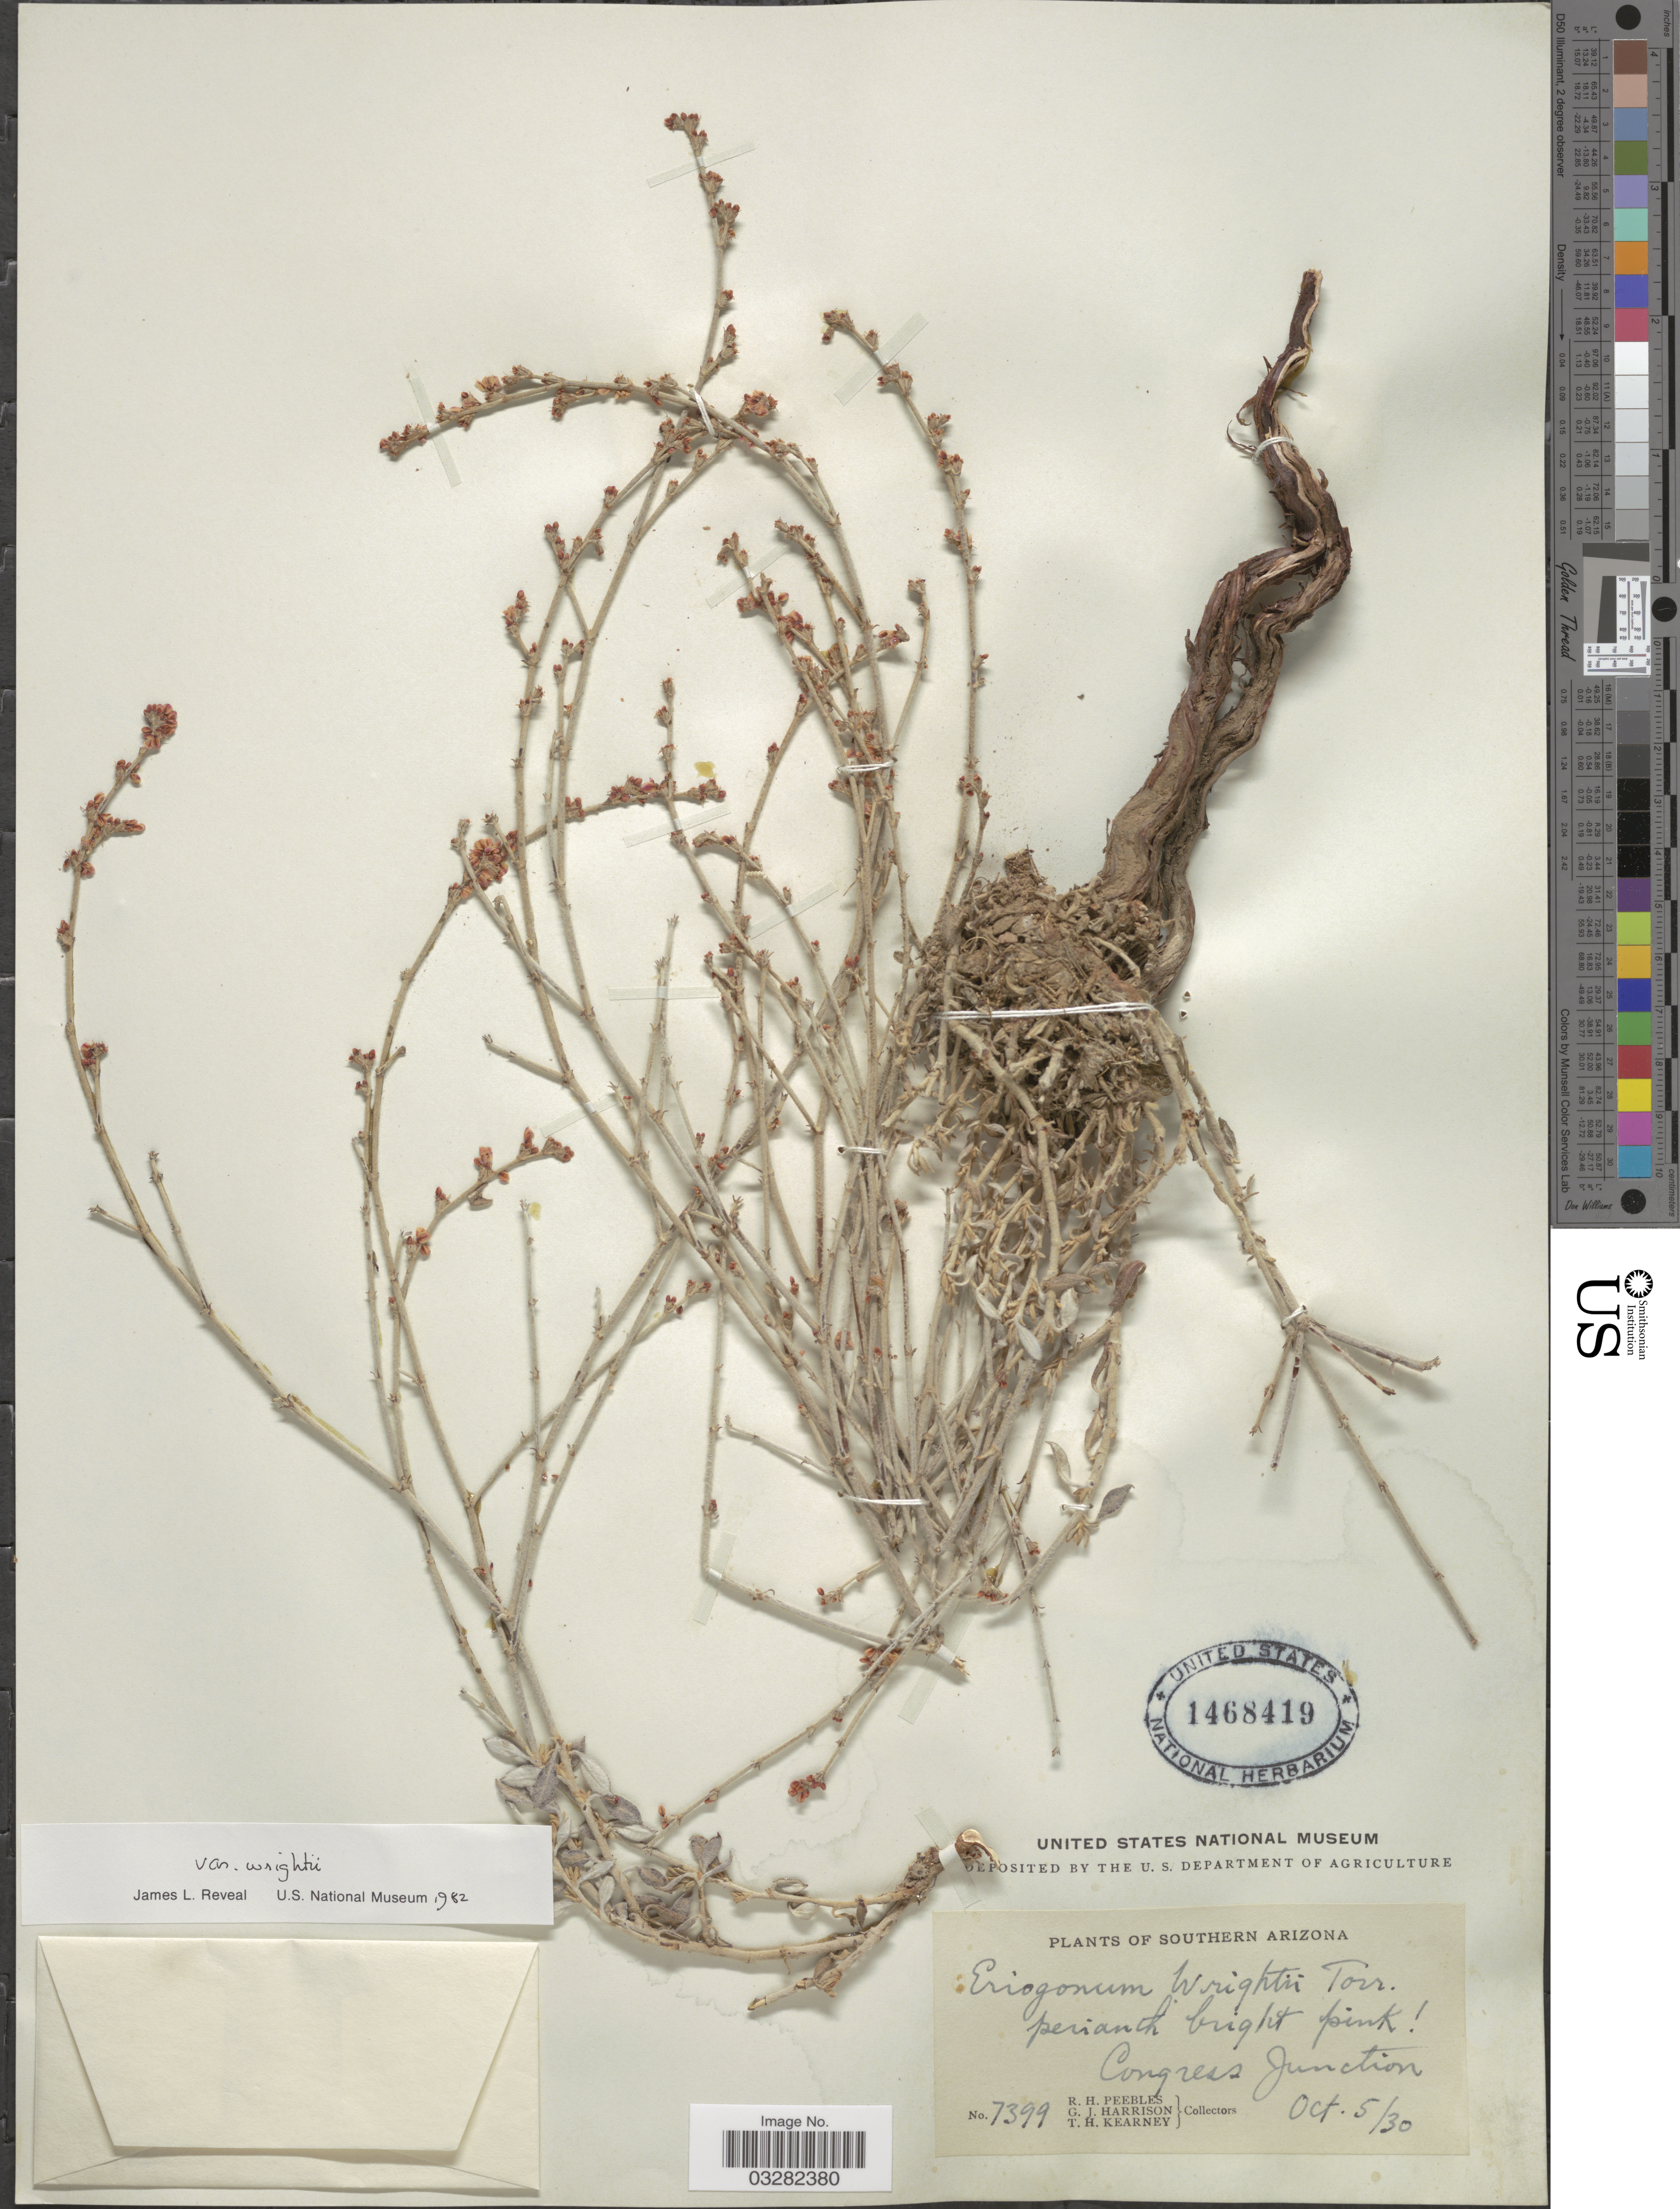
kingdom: Plantae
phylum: Tracheophyta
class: Magnoliopsida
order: Caryophyllales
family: Polygonaceae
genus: Eriogonum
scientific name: Eriogonum wrightii var. wrightii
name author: Torr. ex Benth.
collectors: R. H. Peebles, G. J. Harrison & T. H. Kearney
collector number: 7399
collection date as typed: Transcribed d/m/y: 5/10/30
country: United States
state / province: Arizona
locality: Southern Arizona. Congress Junction.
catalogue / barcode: US 1468419